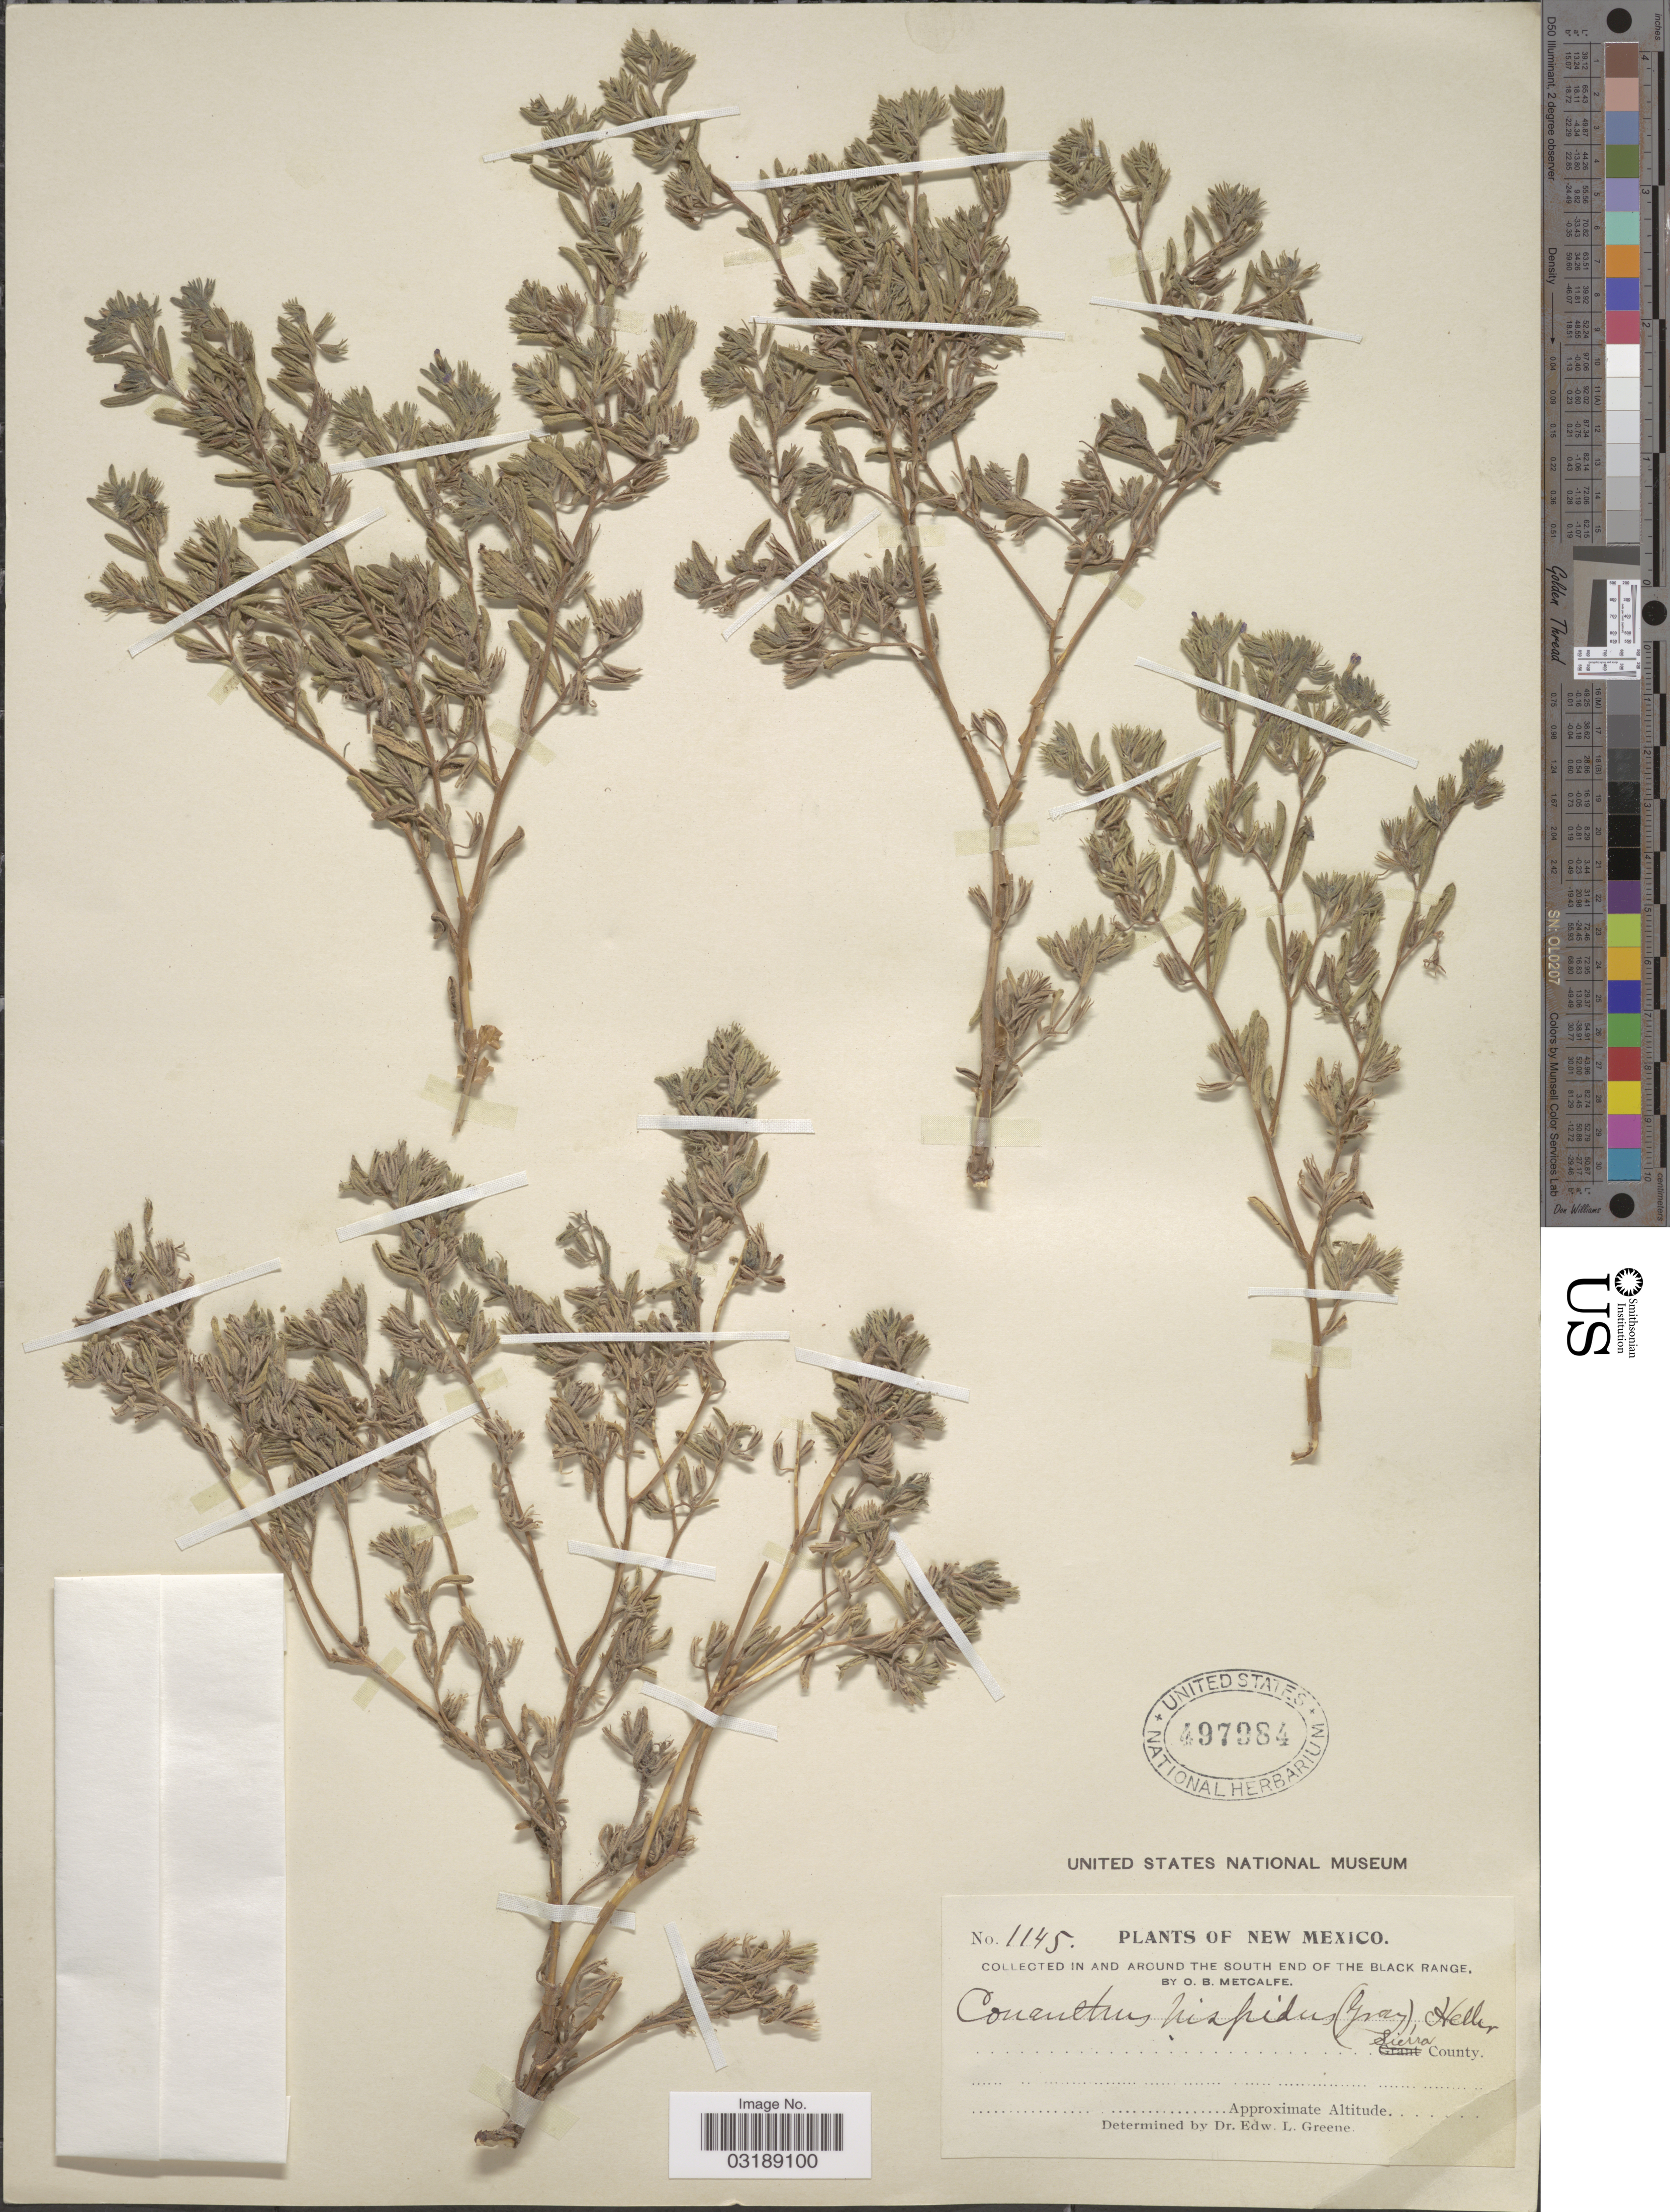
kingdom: Plantae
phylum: Tracheophyta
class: Magnoliopsida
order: Boraginales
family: Namaceae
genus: Nama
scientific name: Nama hispida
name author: A. Gray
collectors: O. B. Metcalfe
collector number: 1145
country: United States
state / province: New Mexico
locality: In and Around the South End of The Black Range, Sierra County.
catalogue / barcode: US 497984